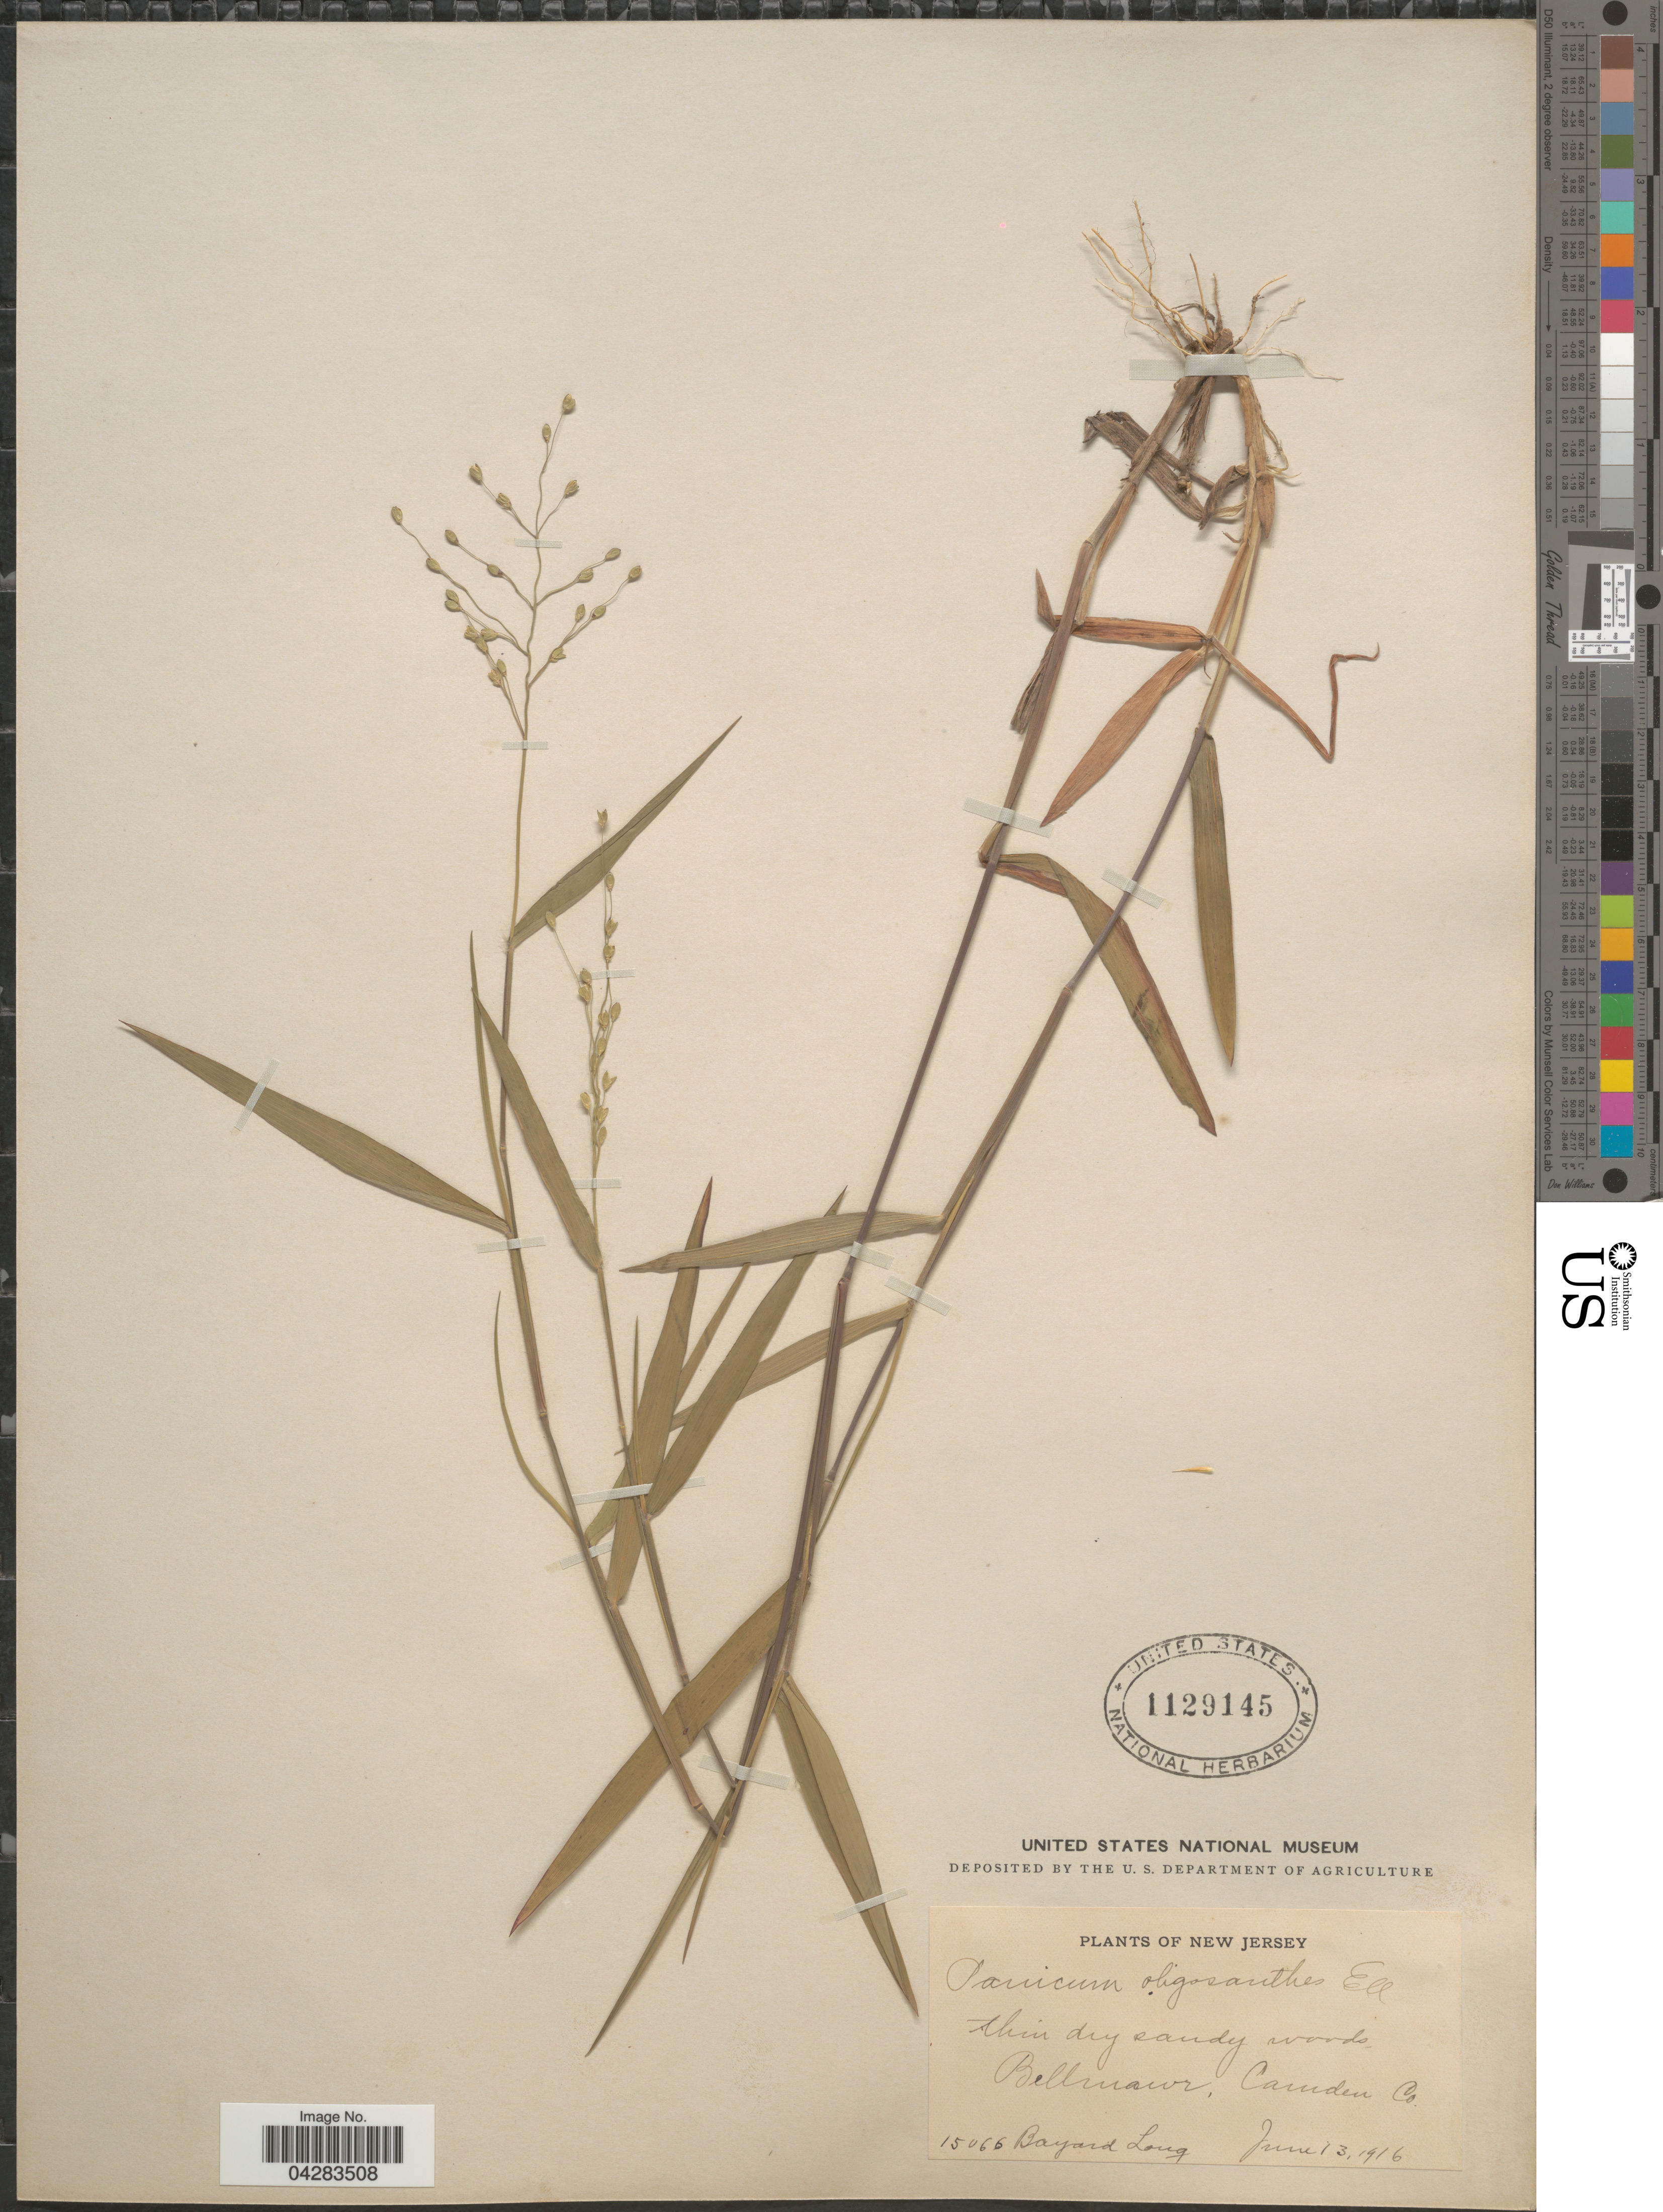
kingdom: Plantae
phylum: Tracheophyta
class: Liliopsida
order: Poales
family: Poaceae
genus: Dichanthelium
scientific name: Dichanthelium oligosanthes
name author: (Schult.) Gould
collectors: B. Long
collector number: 15066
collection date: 1916-06-13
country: United States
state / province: New Jersey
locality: Bellmawr, Camden Co.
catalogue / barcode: US 1129145